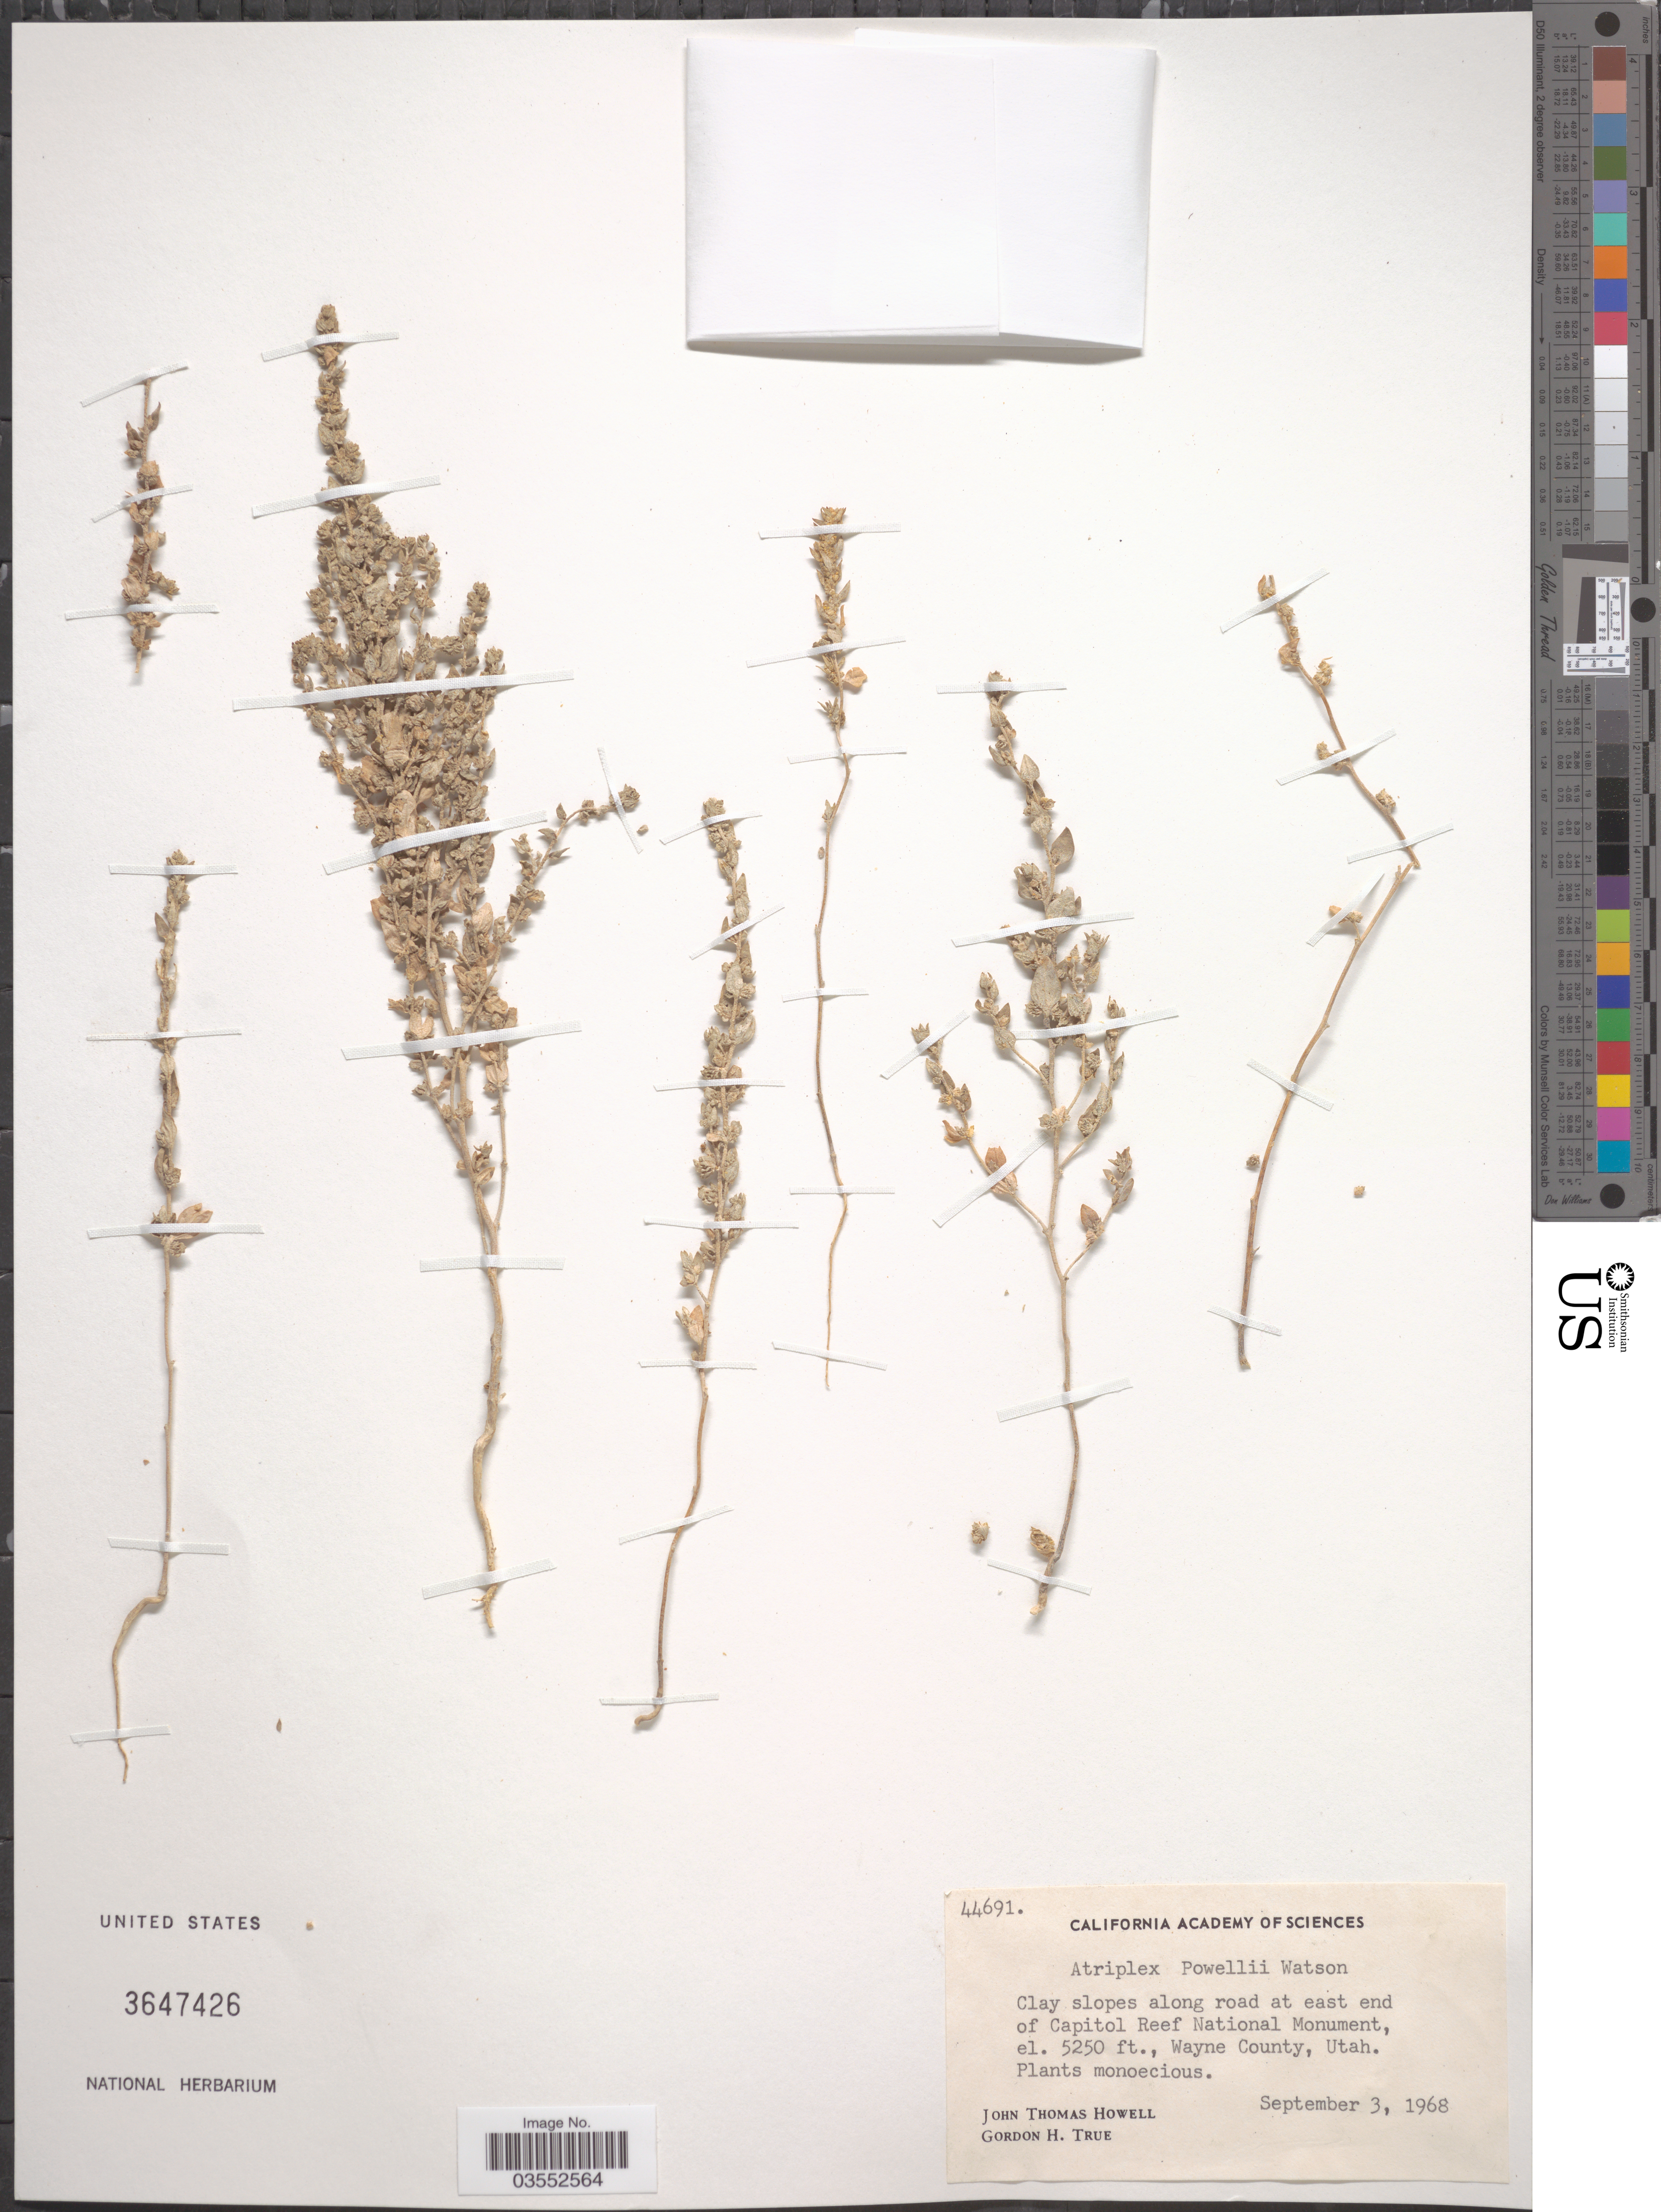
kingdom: Plantae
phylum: Tracheophyta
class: Magnoliopsida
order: Caryophyllales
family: Amaranthaceae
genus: Atriplex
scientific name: Atriplex powellii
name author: S. Watson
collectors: J. T. Howell & G. H. True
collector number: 44691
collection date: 1968-09-03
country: United States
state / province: Utah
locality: Clay slopes along road at east end of Capitol Reef National Monument, Wayne County.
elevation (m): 1600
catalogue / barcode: US 3647426